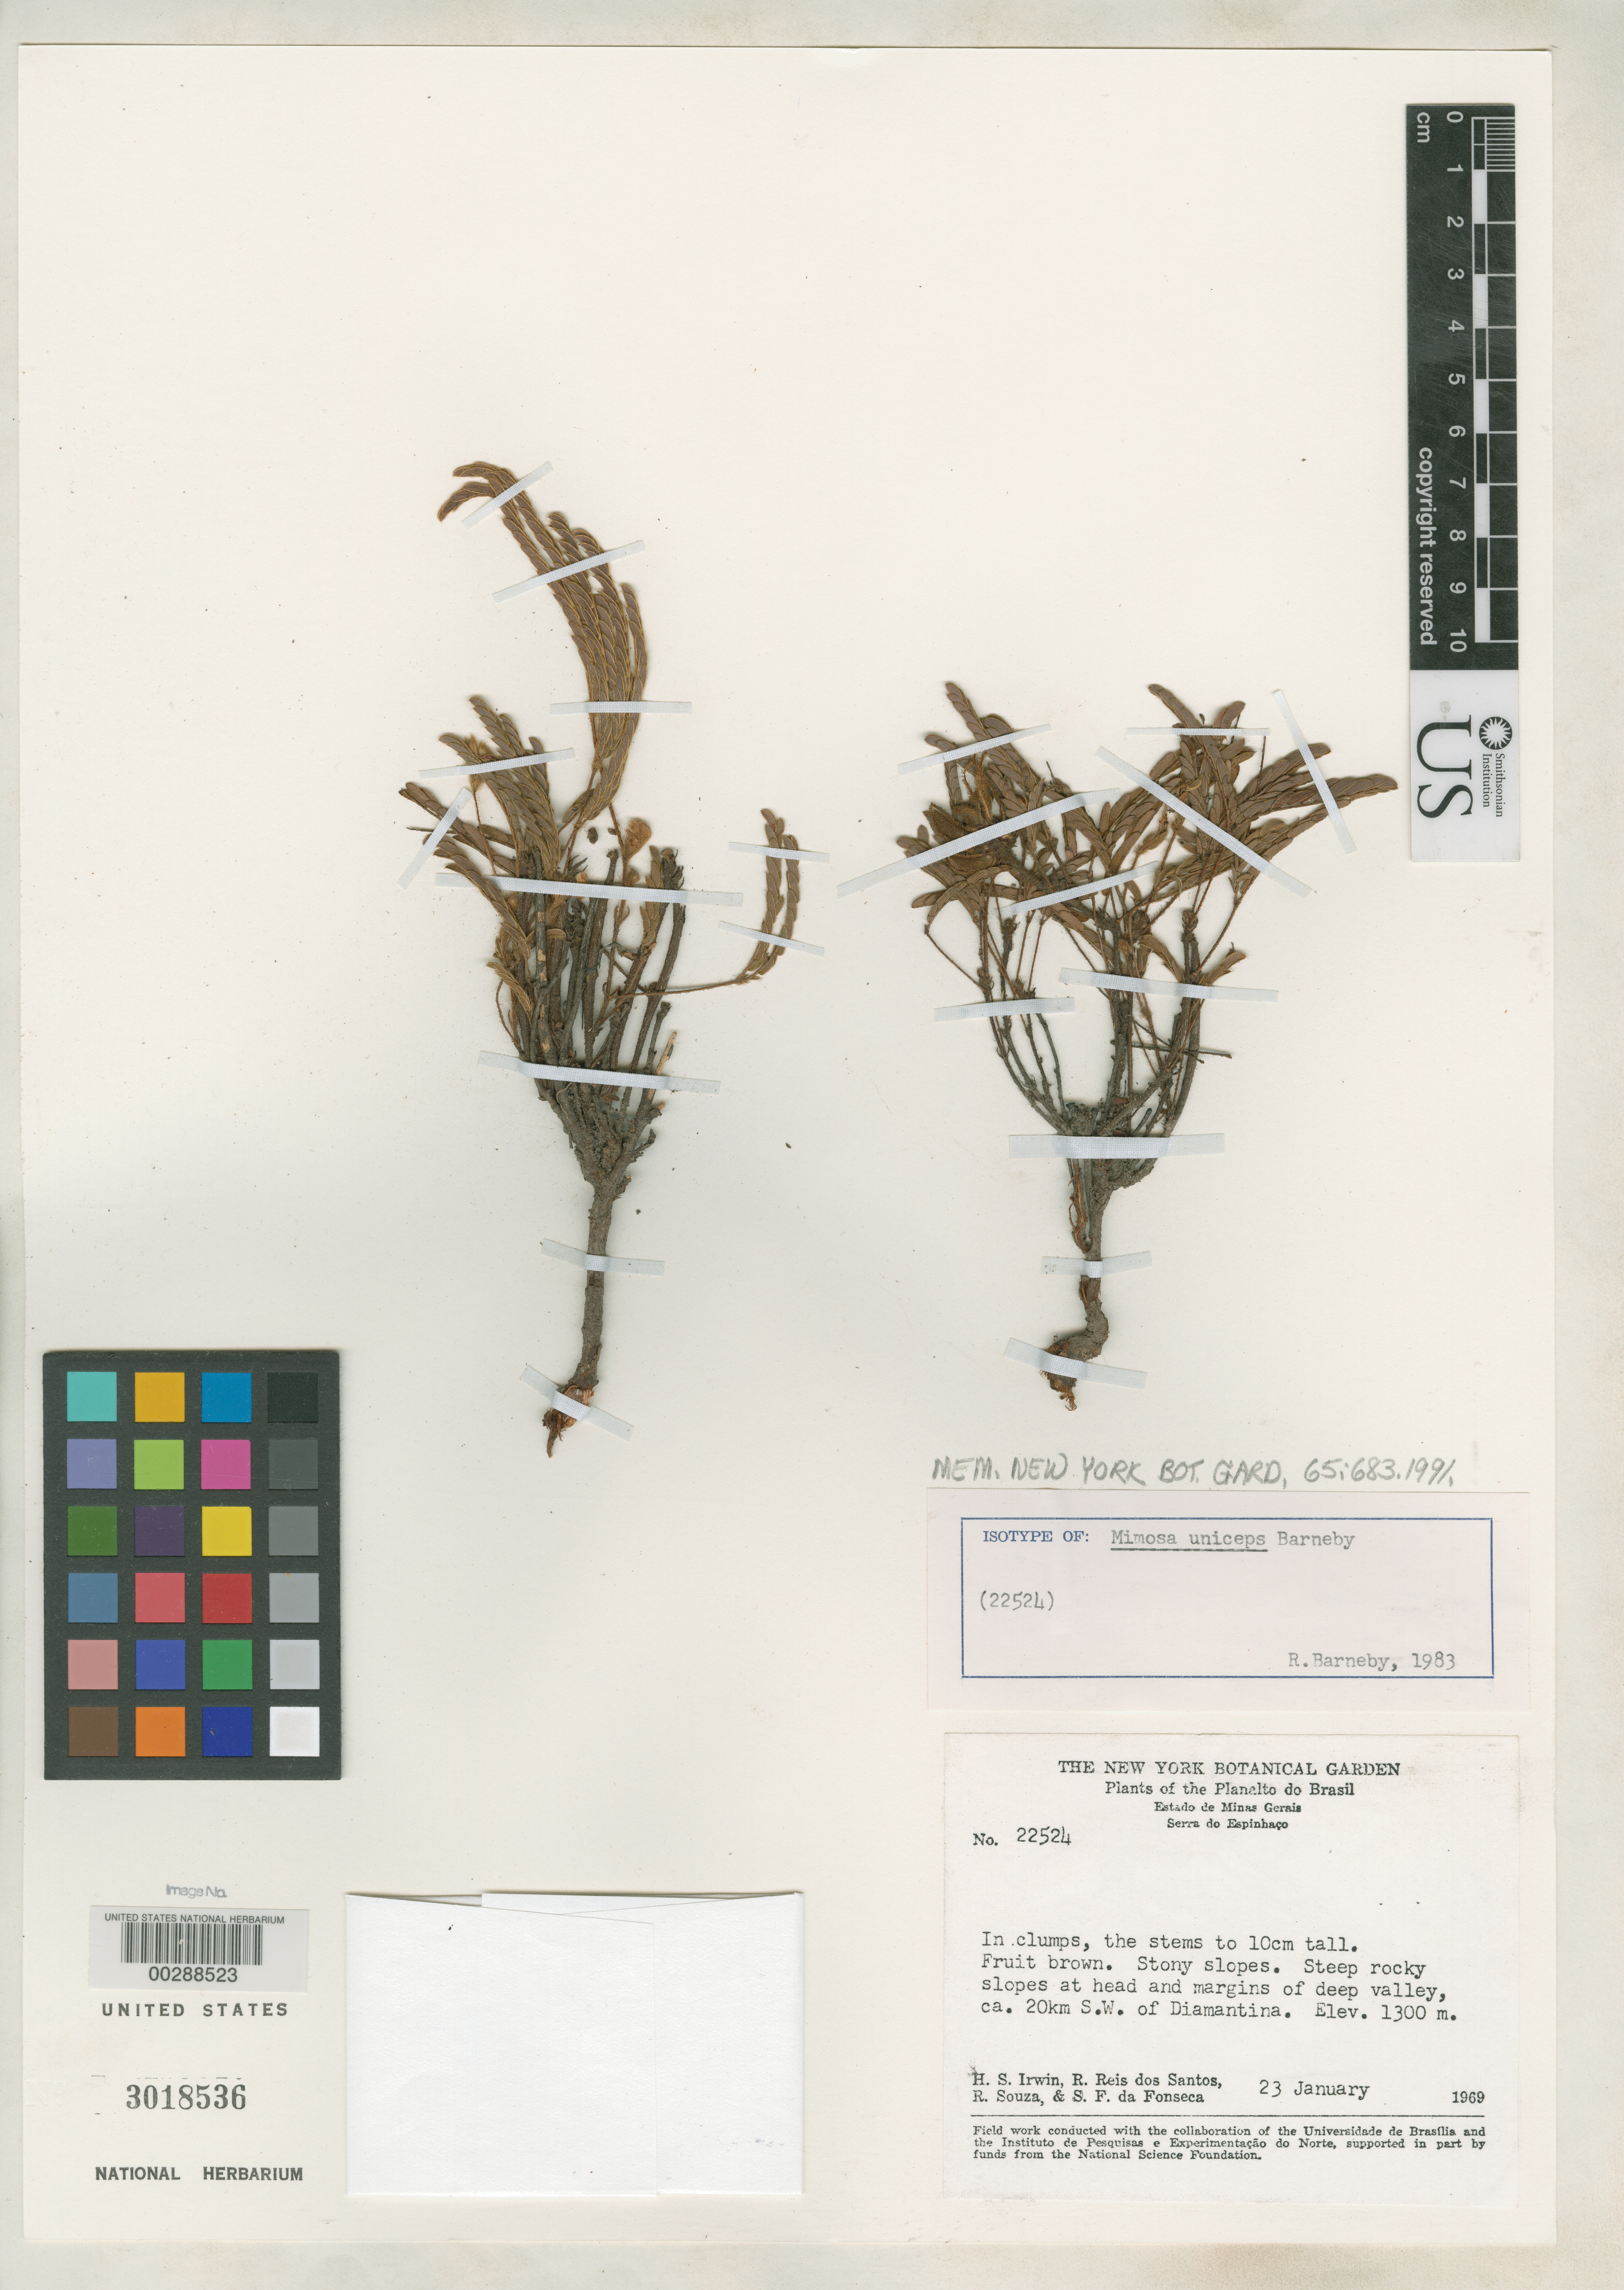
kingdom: Plantae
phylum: Tracheophyta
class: Magnoliopsida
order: Fabales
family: Fabaceae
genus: Mimosa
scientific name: Mimosa uniceps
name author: Barneby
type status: Isotype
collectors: H. Irwin, R. G. P. Santos, R. Souza & S. F. Fonsêca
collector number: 22524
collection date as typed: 23 Jan 1969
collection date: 1969-01-23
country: Brazil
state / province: Minas Gerais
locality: Serra do Espinhaco, ca. 20 km SW of diamantina, slopes at head & margins of seep valley.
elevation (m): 1300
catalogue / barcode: US 3018536